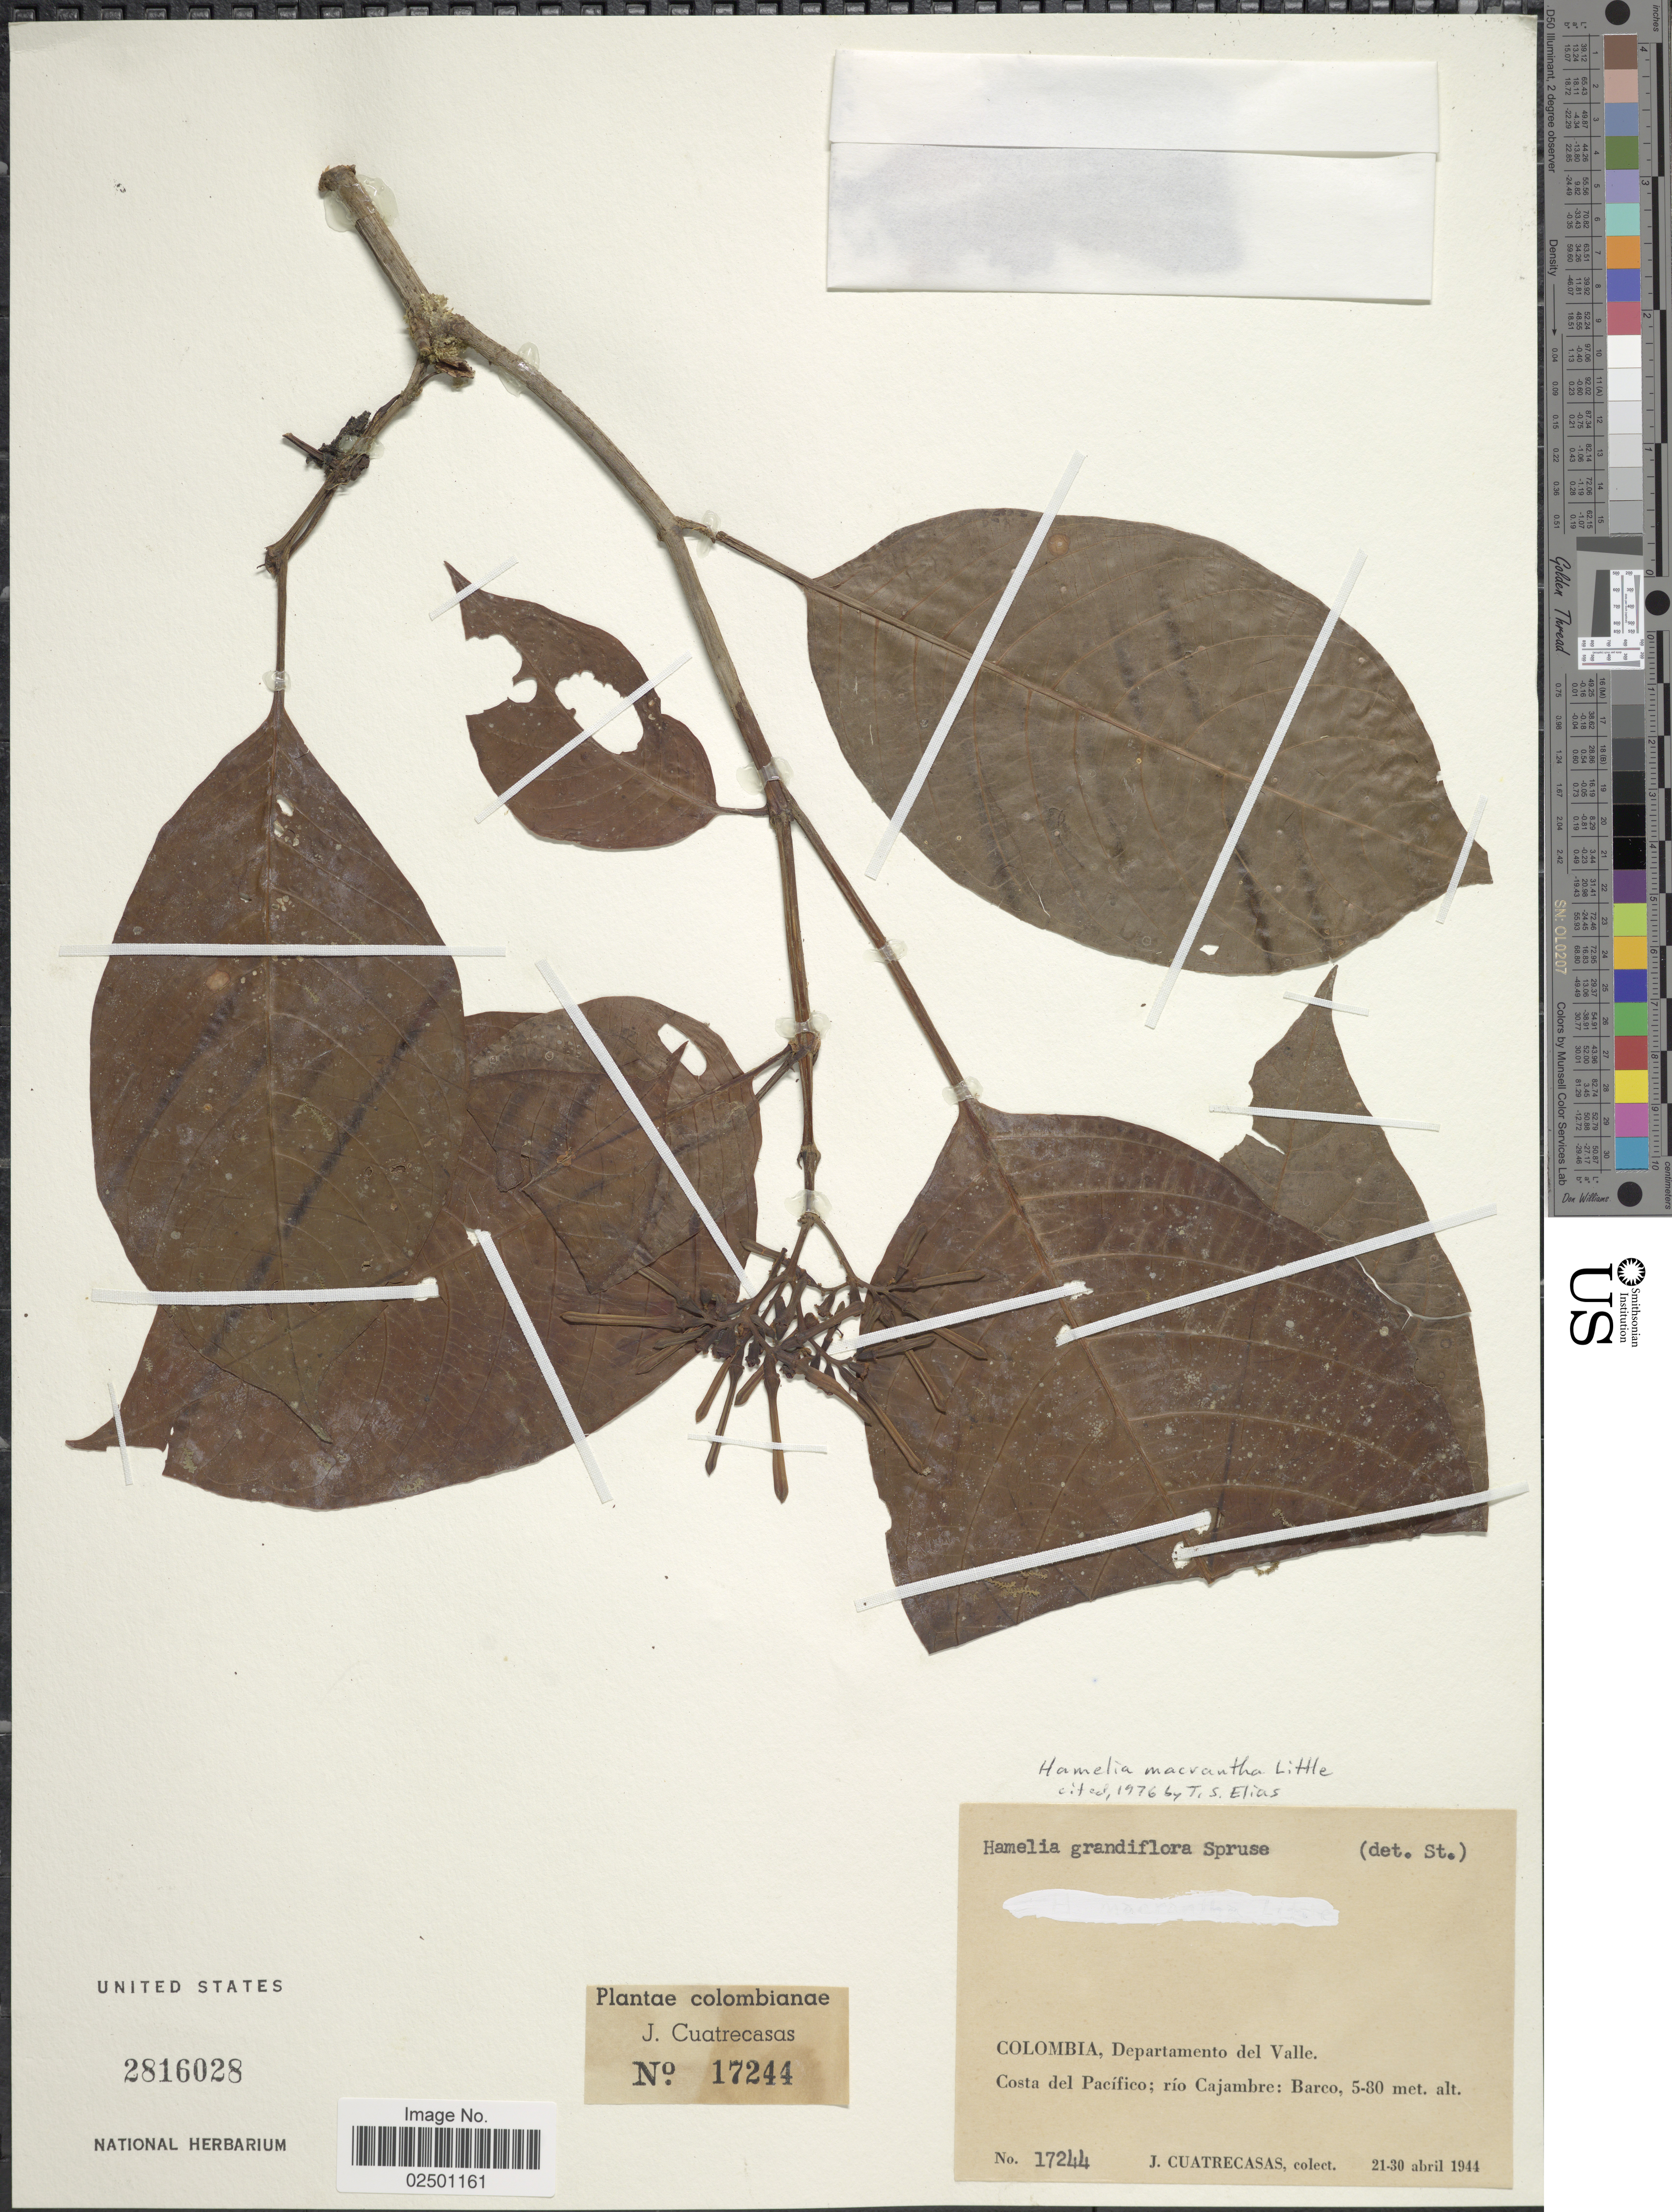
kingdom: Plantae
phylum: Tracheophyta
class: Magnoliopsida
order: Gentianales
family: Rubiaceae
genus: Hamelia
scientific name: Hamelia macrantha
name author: Little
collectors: J. Cuatrecasas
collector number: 17244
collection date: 1944-04-21/1944-04-30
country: Colombia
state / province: Valle del Cauca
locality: Departamento de Valle. Costa del Pacifico; rio Cajambre: Barco.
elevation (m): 5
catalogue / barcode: US 2816028